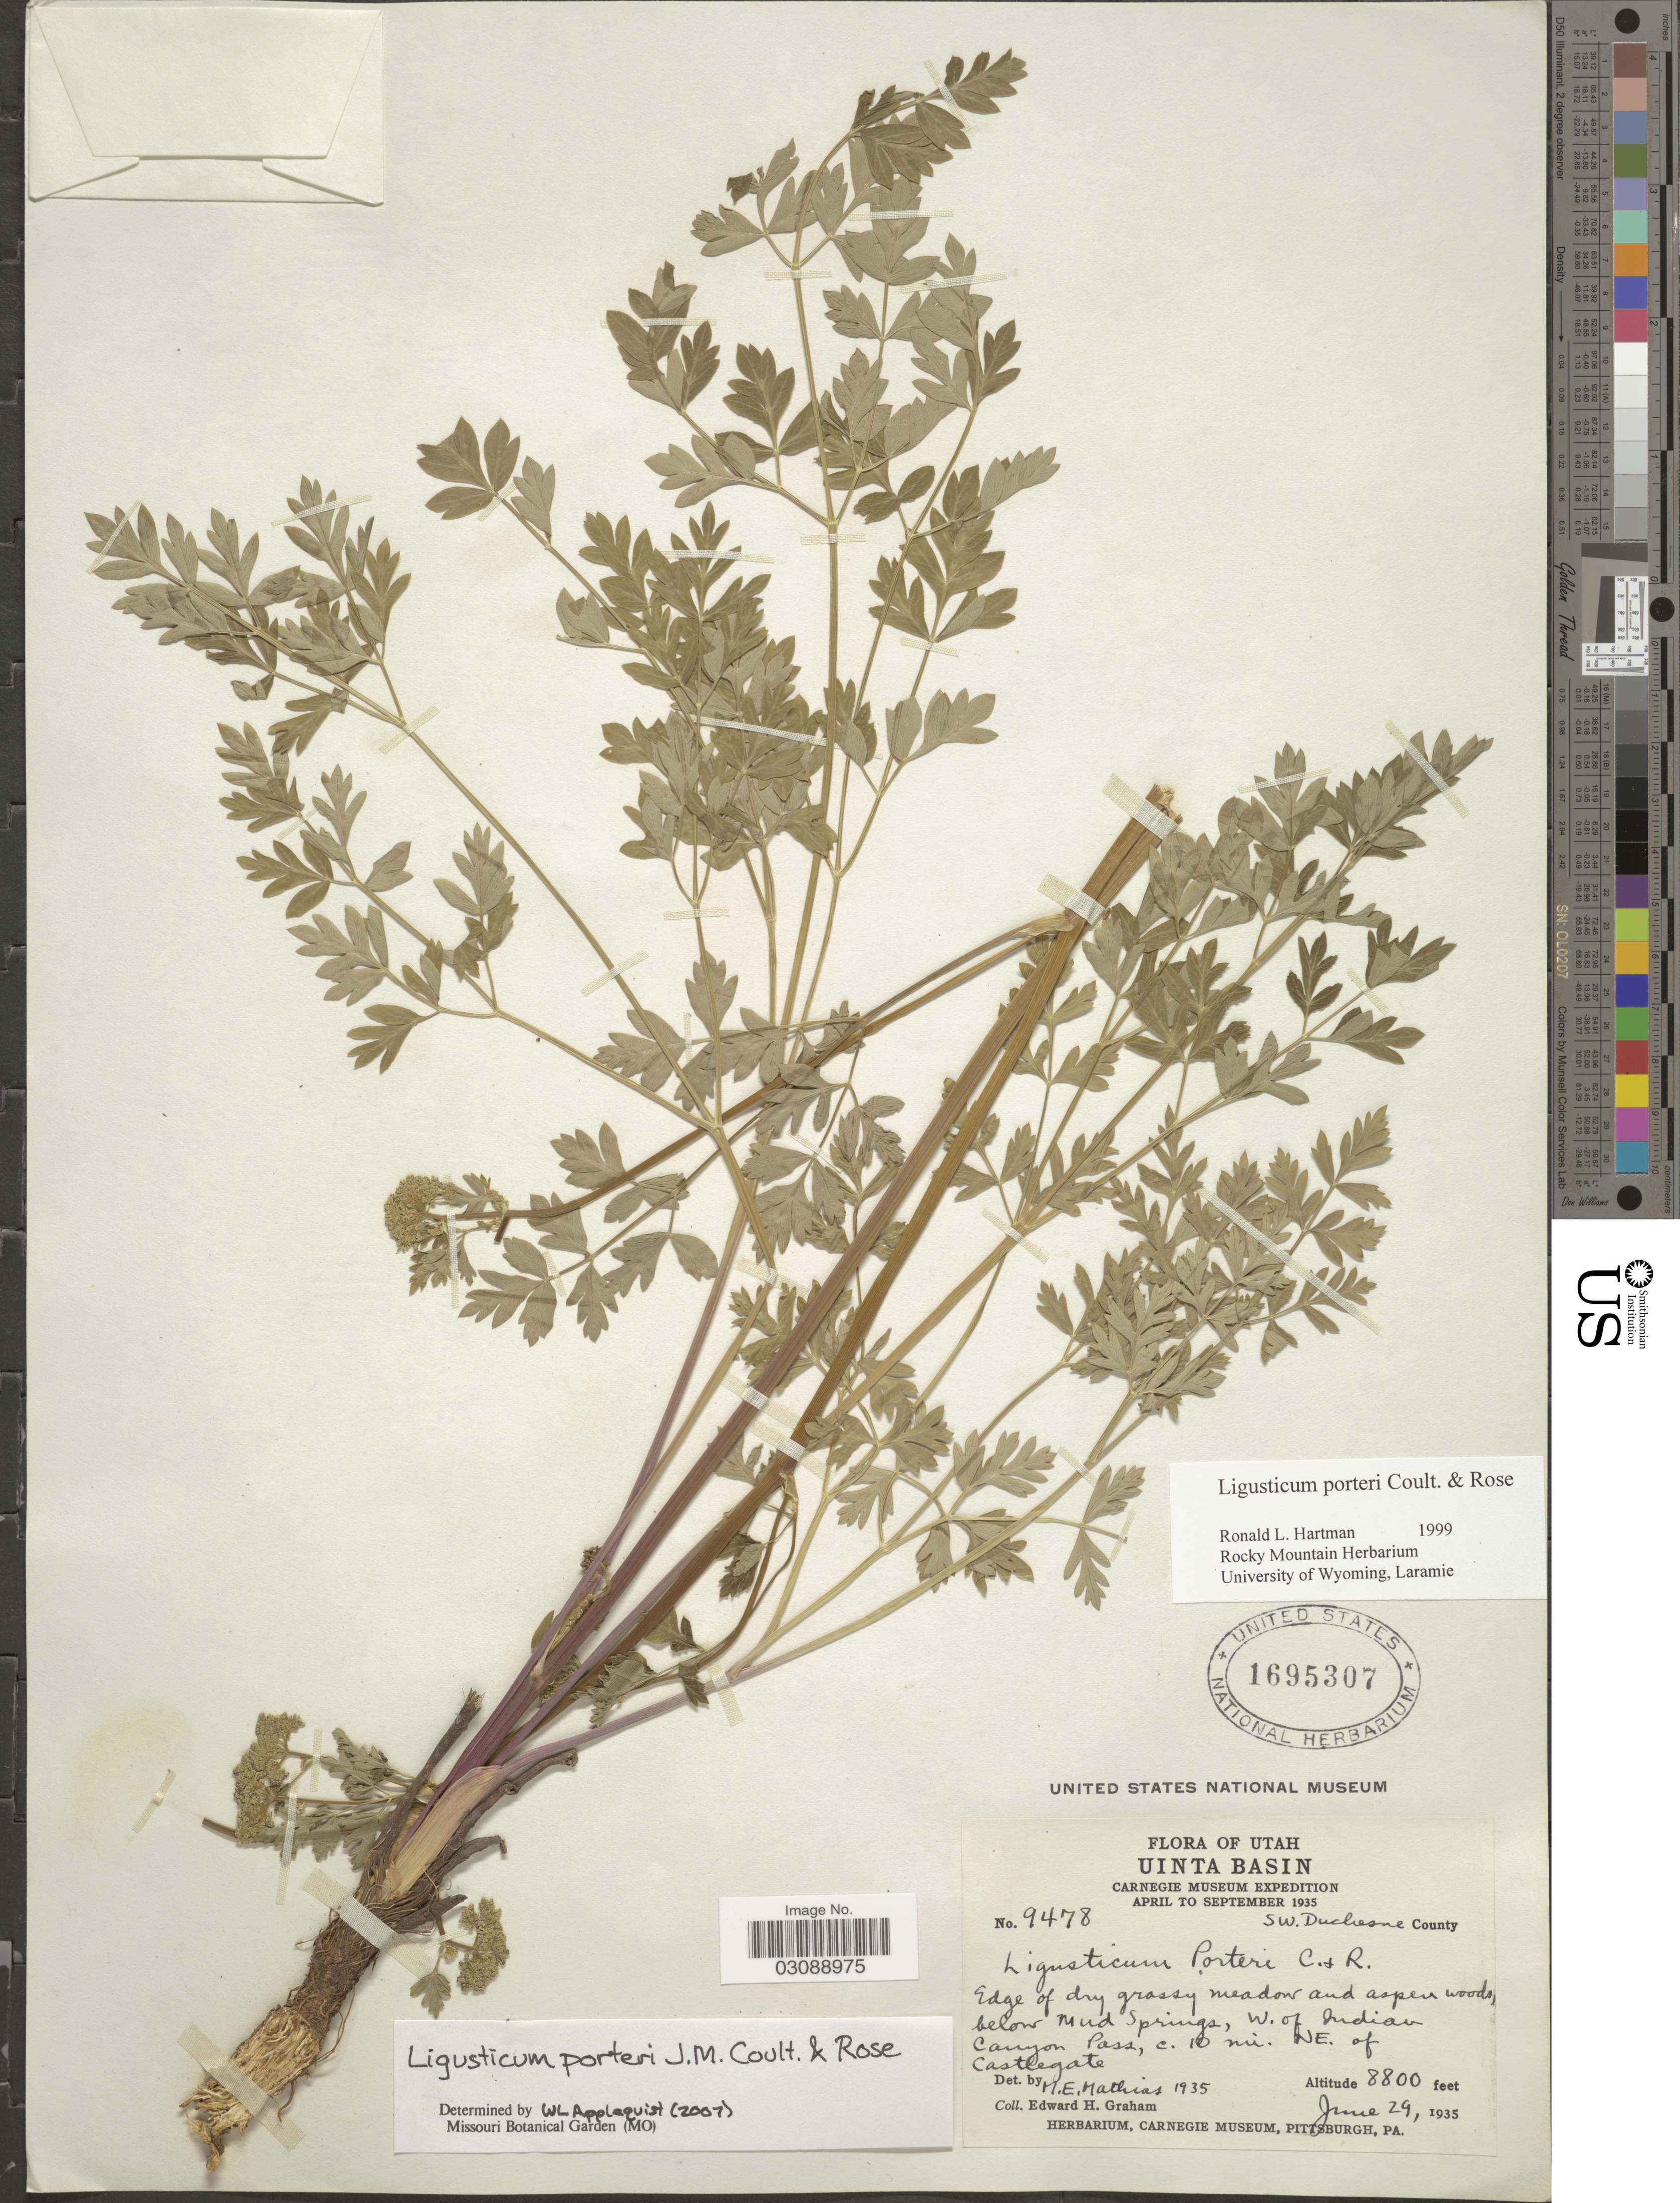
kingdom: Plantae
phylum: Tracheophyta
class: Magnoliopsida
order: Apiales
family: Apiaceae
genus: Ligusticum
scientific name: Ligusticum porteri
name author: J.M. Coult. & Rose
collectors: E. H. Graham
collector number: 9478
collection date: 1935-06-29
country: United States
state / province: Utah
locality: Uinta Basin. SW. Duchesne County. Edge of dry grassy meadow and aspen woods, below Mud Springs, W. of Indian Canyon Pass, c. 10 mi. NE. of Castlegate.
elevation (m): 2682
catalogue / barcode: US 1695307